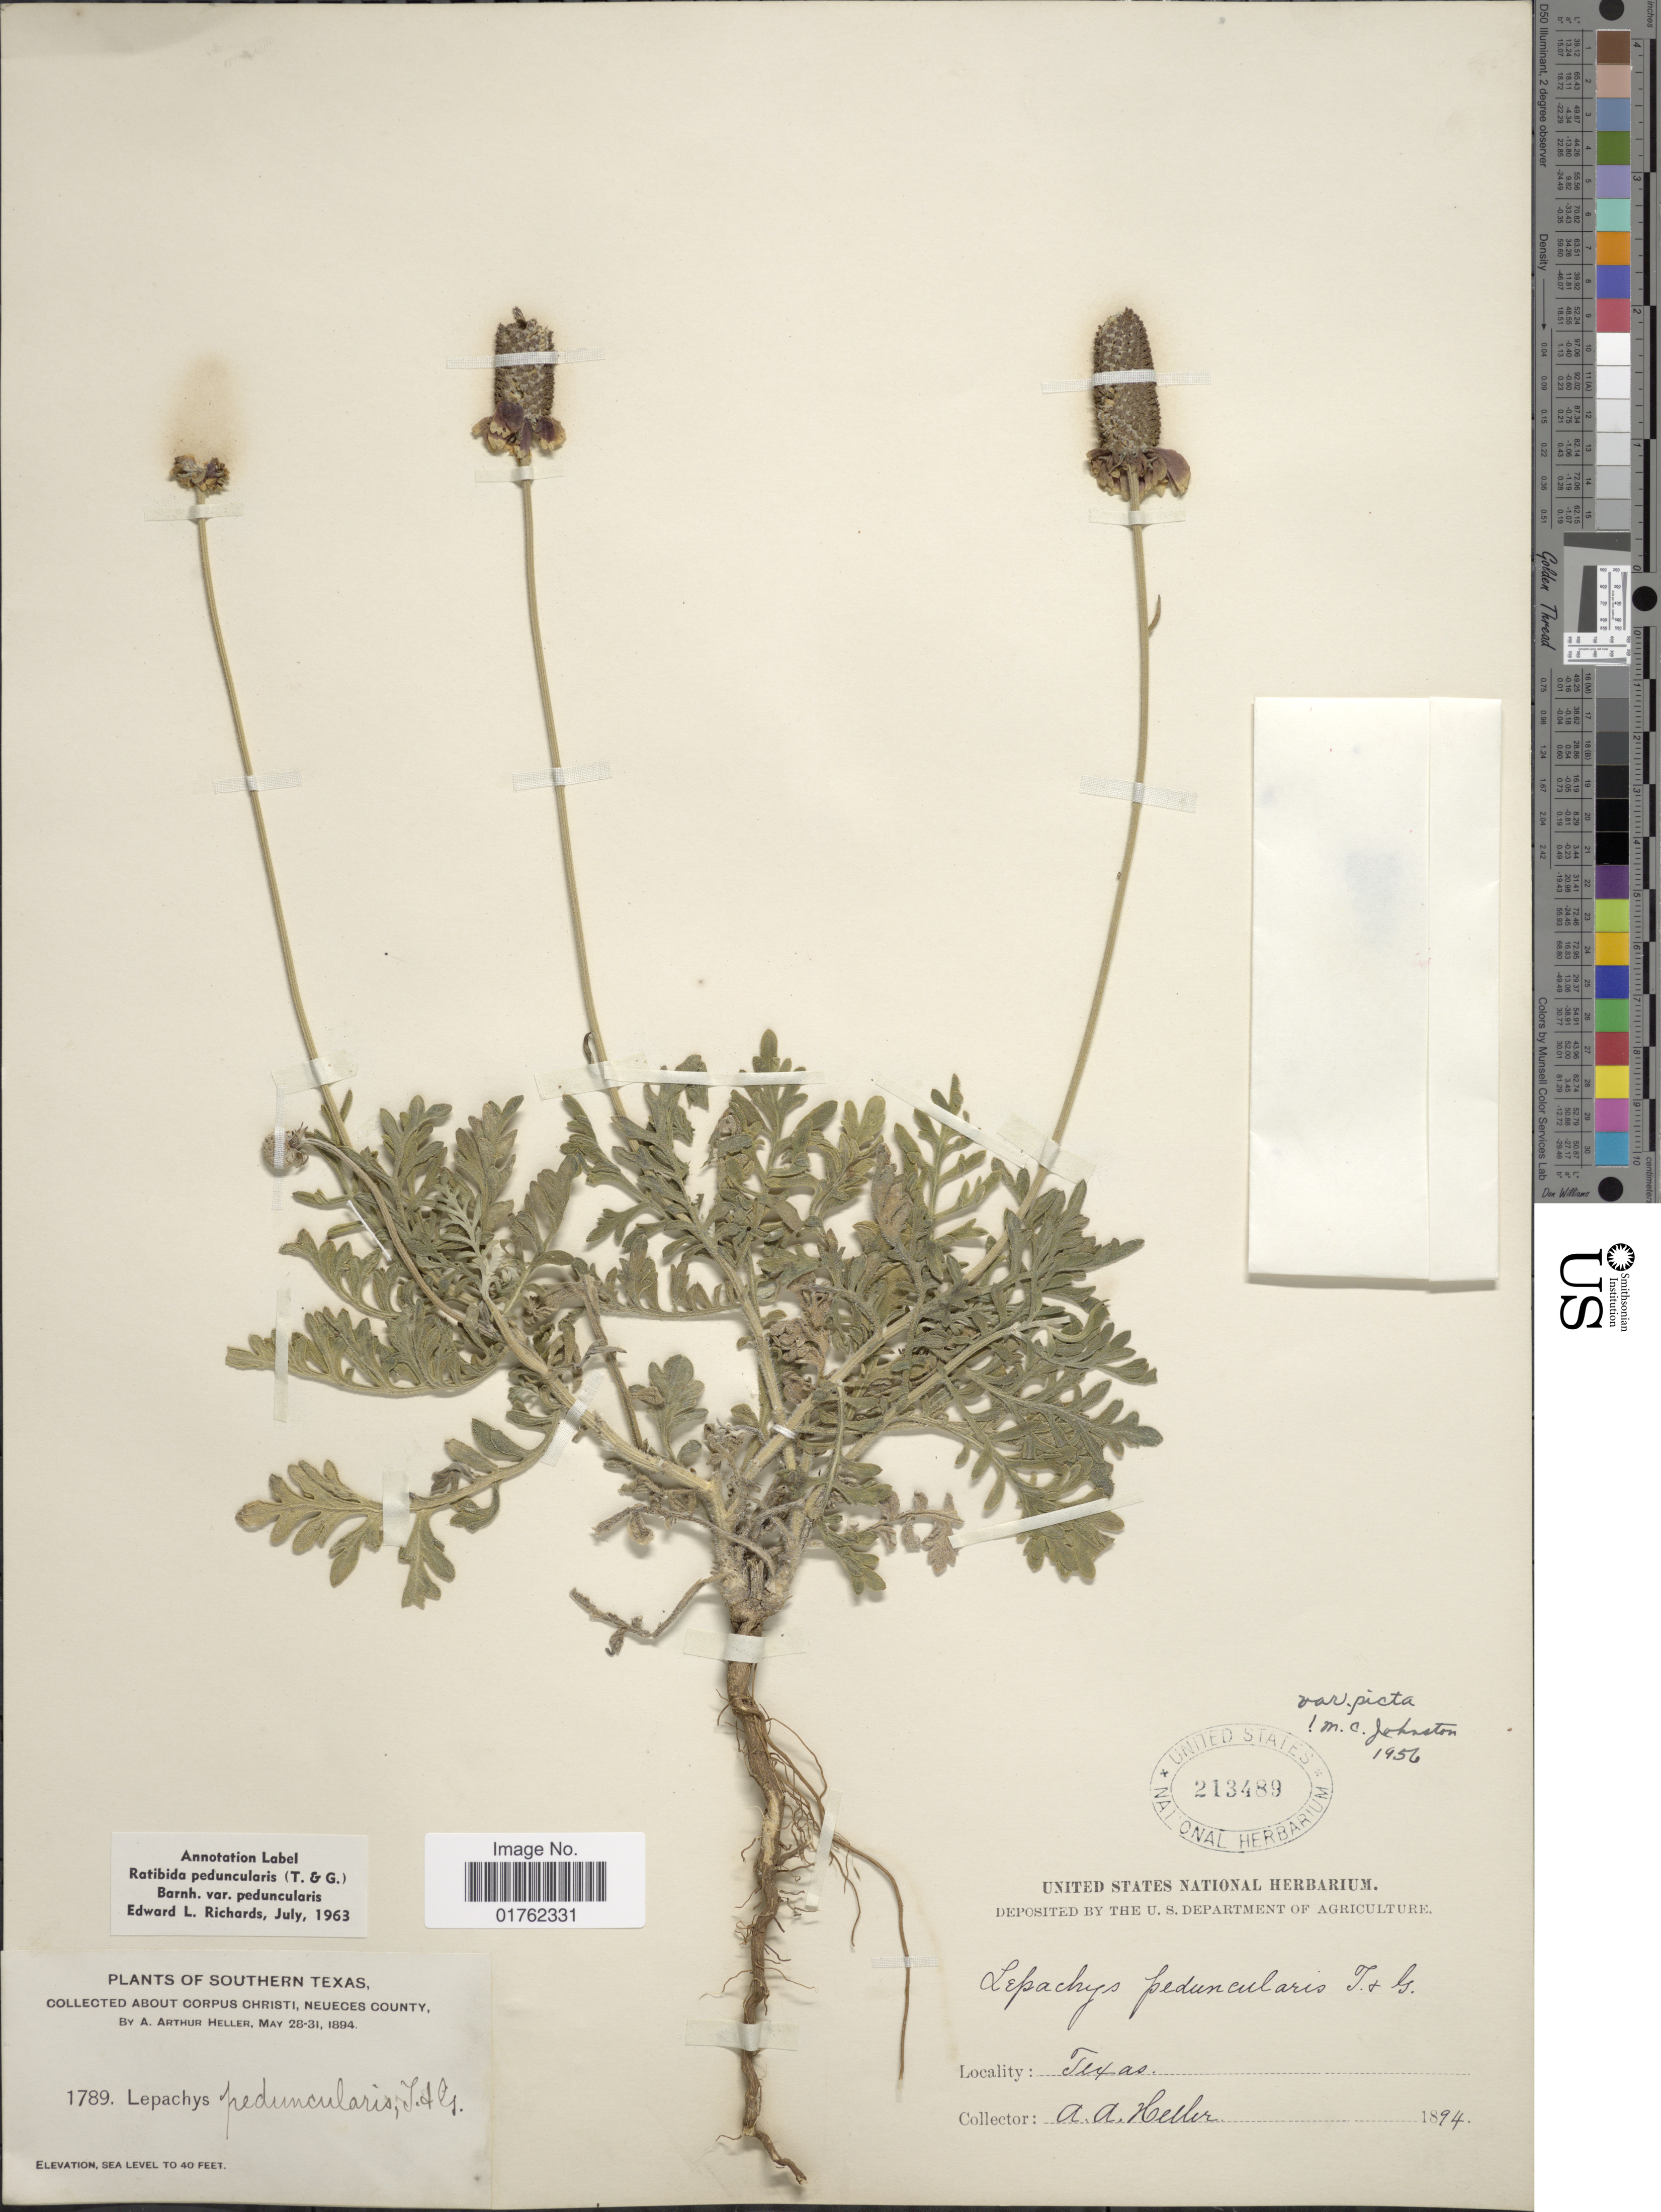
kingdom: Plantae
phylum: Tracheophyta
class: Magnoliopsida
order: Asterales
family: Asteraceae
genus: Ratibida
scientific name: Ratibida peduncularis var. picta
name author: (A. Gray)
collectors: A. A. Heller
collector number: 1789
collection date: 1894-05-28/1894-05-31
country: United States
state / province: Texas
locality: Southern Texas, About Corpus Christi, Neuces County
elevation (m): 12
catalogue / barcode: US 213489